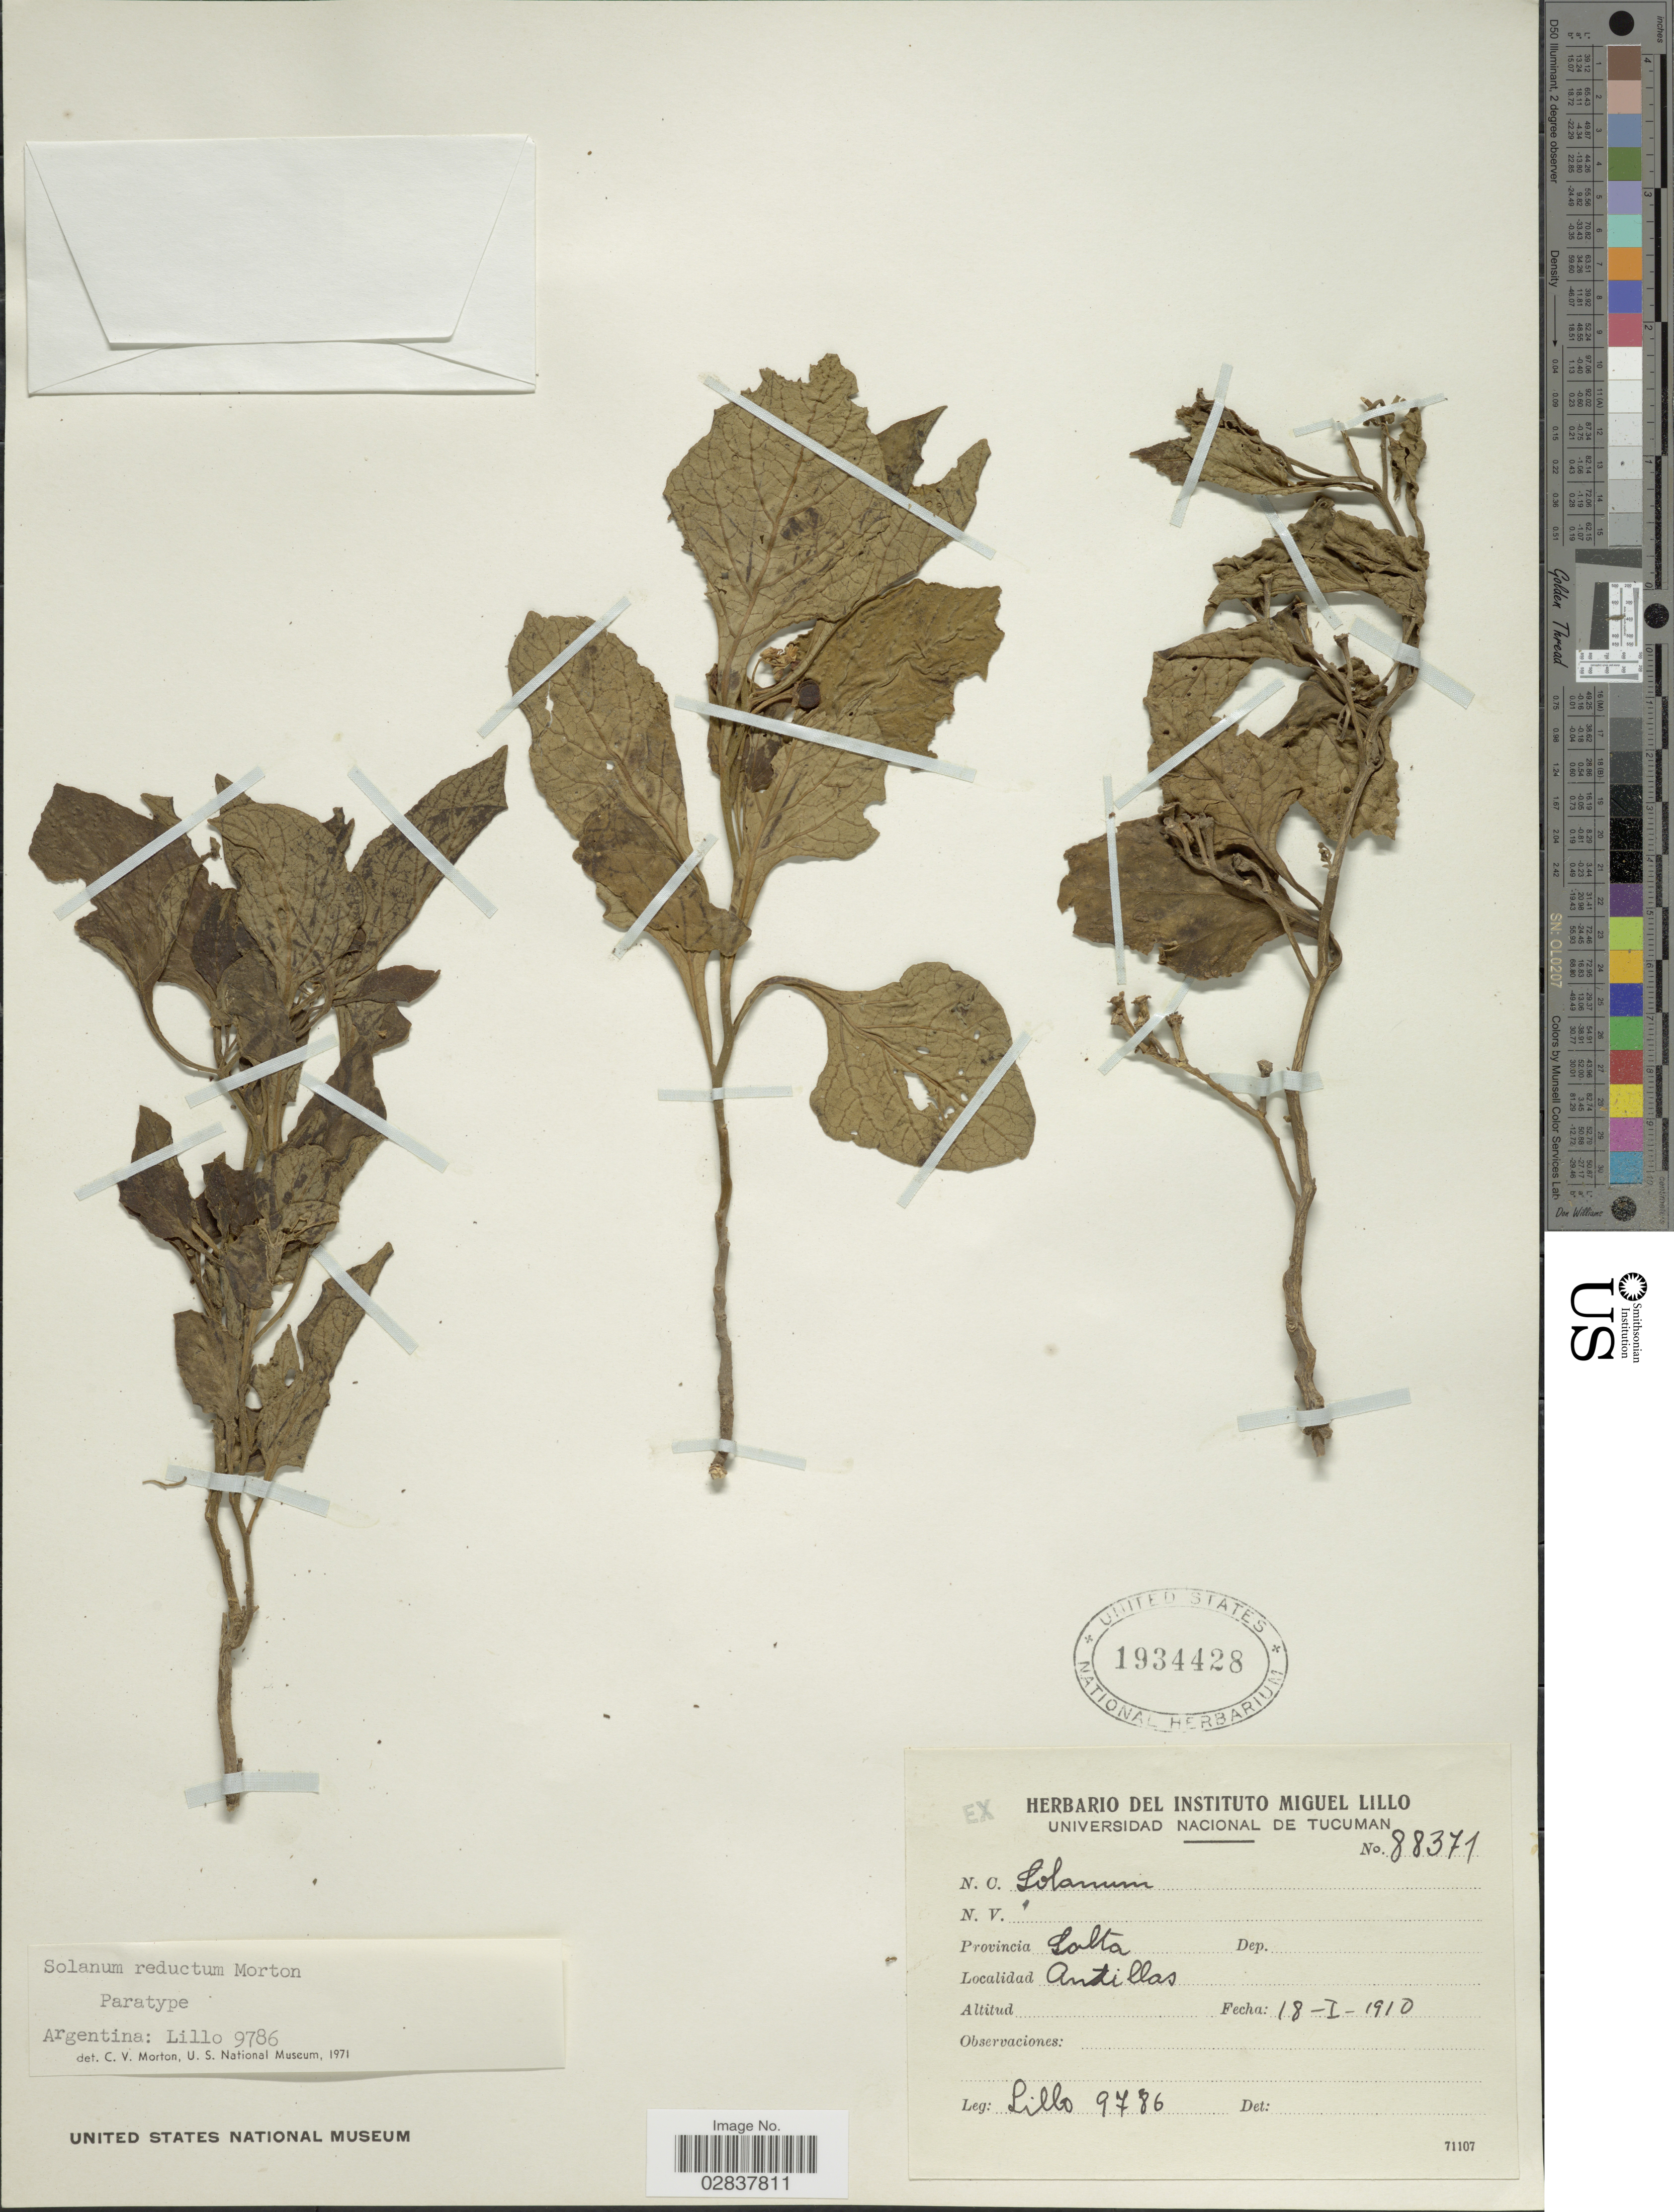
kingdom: Plantae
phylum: Tracheophyta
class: Magnoliopsida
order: Solanales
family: Solanaceae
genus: Solanum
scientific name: Solanum reductum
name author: C.V. Morton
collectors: M. Lillo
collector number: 9786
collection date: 1910-01-18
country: Argentina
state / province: Salta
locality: Antillas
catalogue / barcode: US 1934428